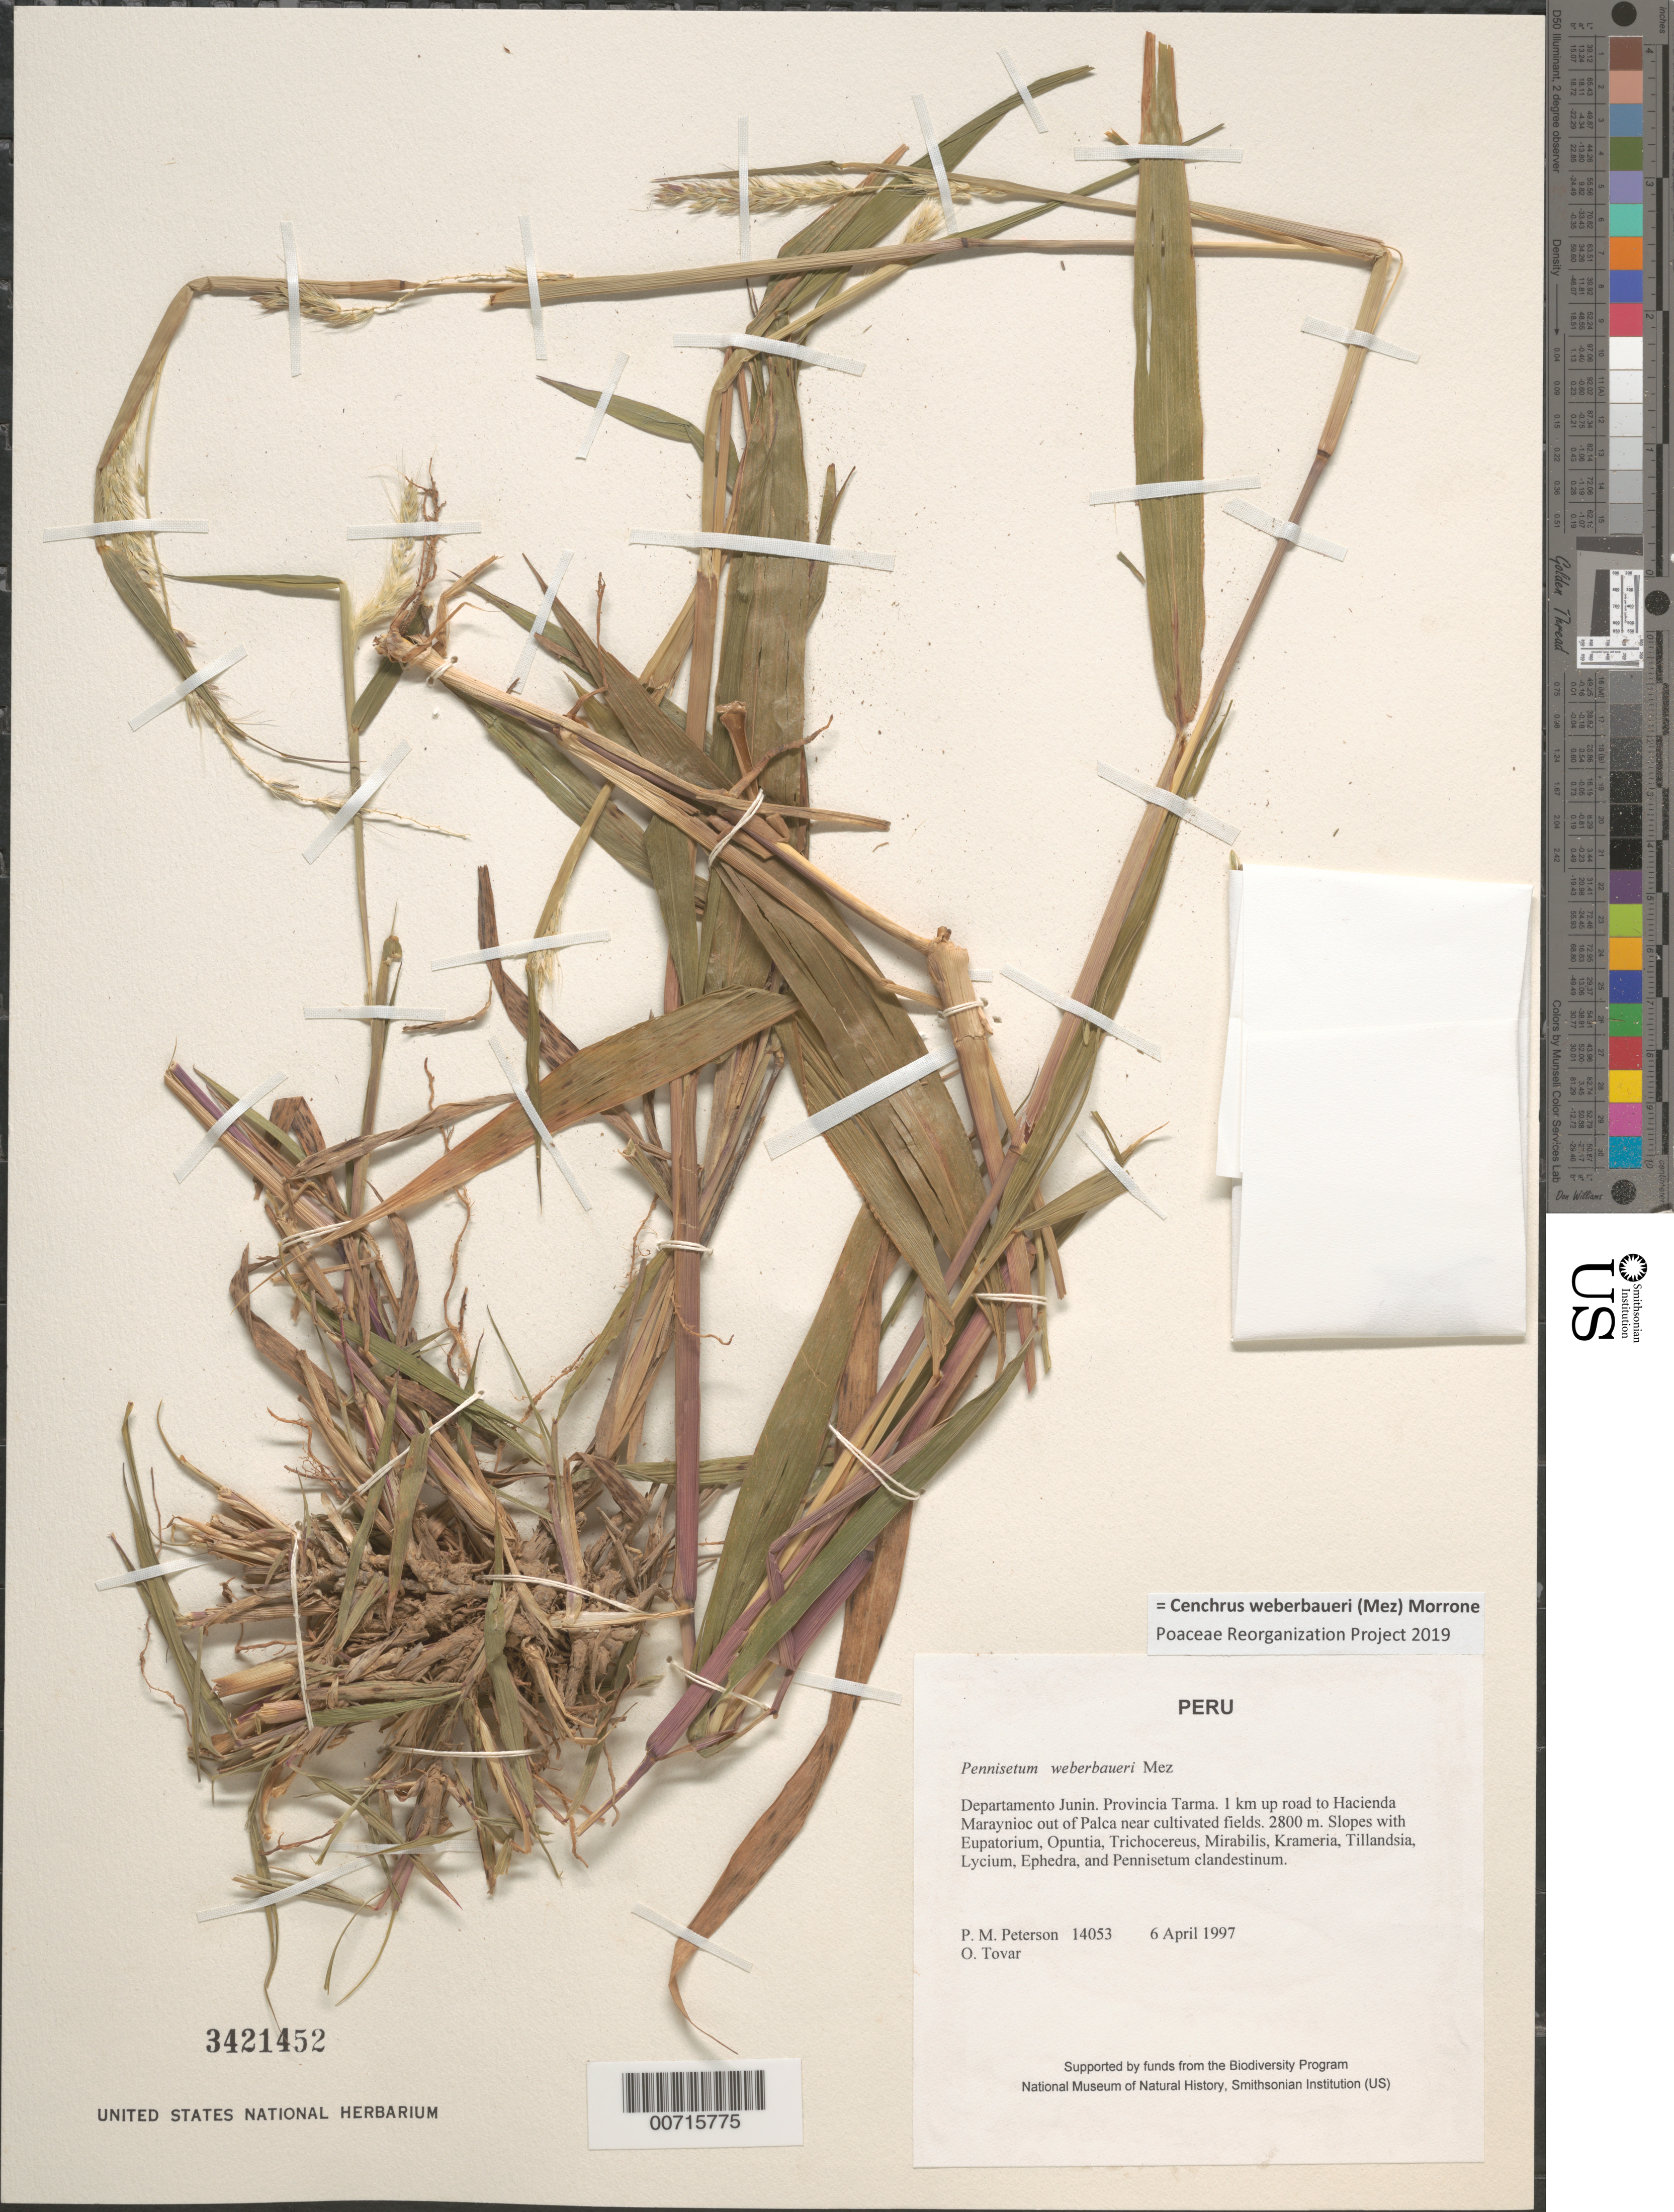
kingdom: Plantae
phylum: Tracheophyta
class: Liliopsida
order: Poales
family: Poaceae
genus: Cenchrus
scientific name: Cenchrus weberbaueri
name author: (Mez) Morrone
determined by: Poaceae Reorganization Project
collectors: P. M. Peterson & Ó. Tovar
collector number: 14053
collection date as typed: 06 Apr 1997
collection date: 1997-04-06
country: Peru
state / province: Junín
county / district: Tarma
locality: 1 km up road to Hacienda Maraynioc out of Palca near cultivated fields.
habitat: Slopes with Eupatorium, Opuntia, Trichocereus, Mirabilis, Krameria, Tillandsia, Lycium, Ephedra, and Pennisetum clandestinum.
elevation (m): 2800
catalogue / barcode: US 3421452